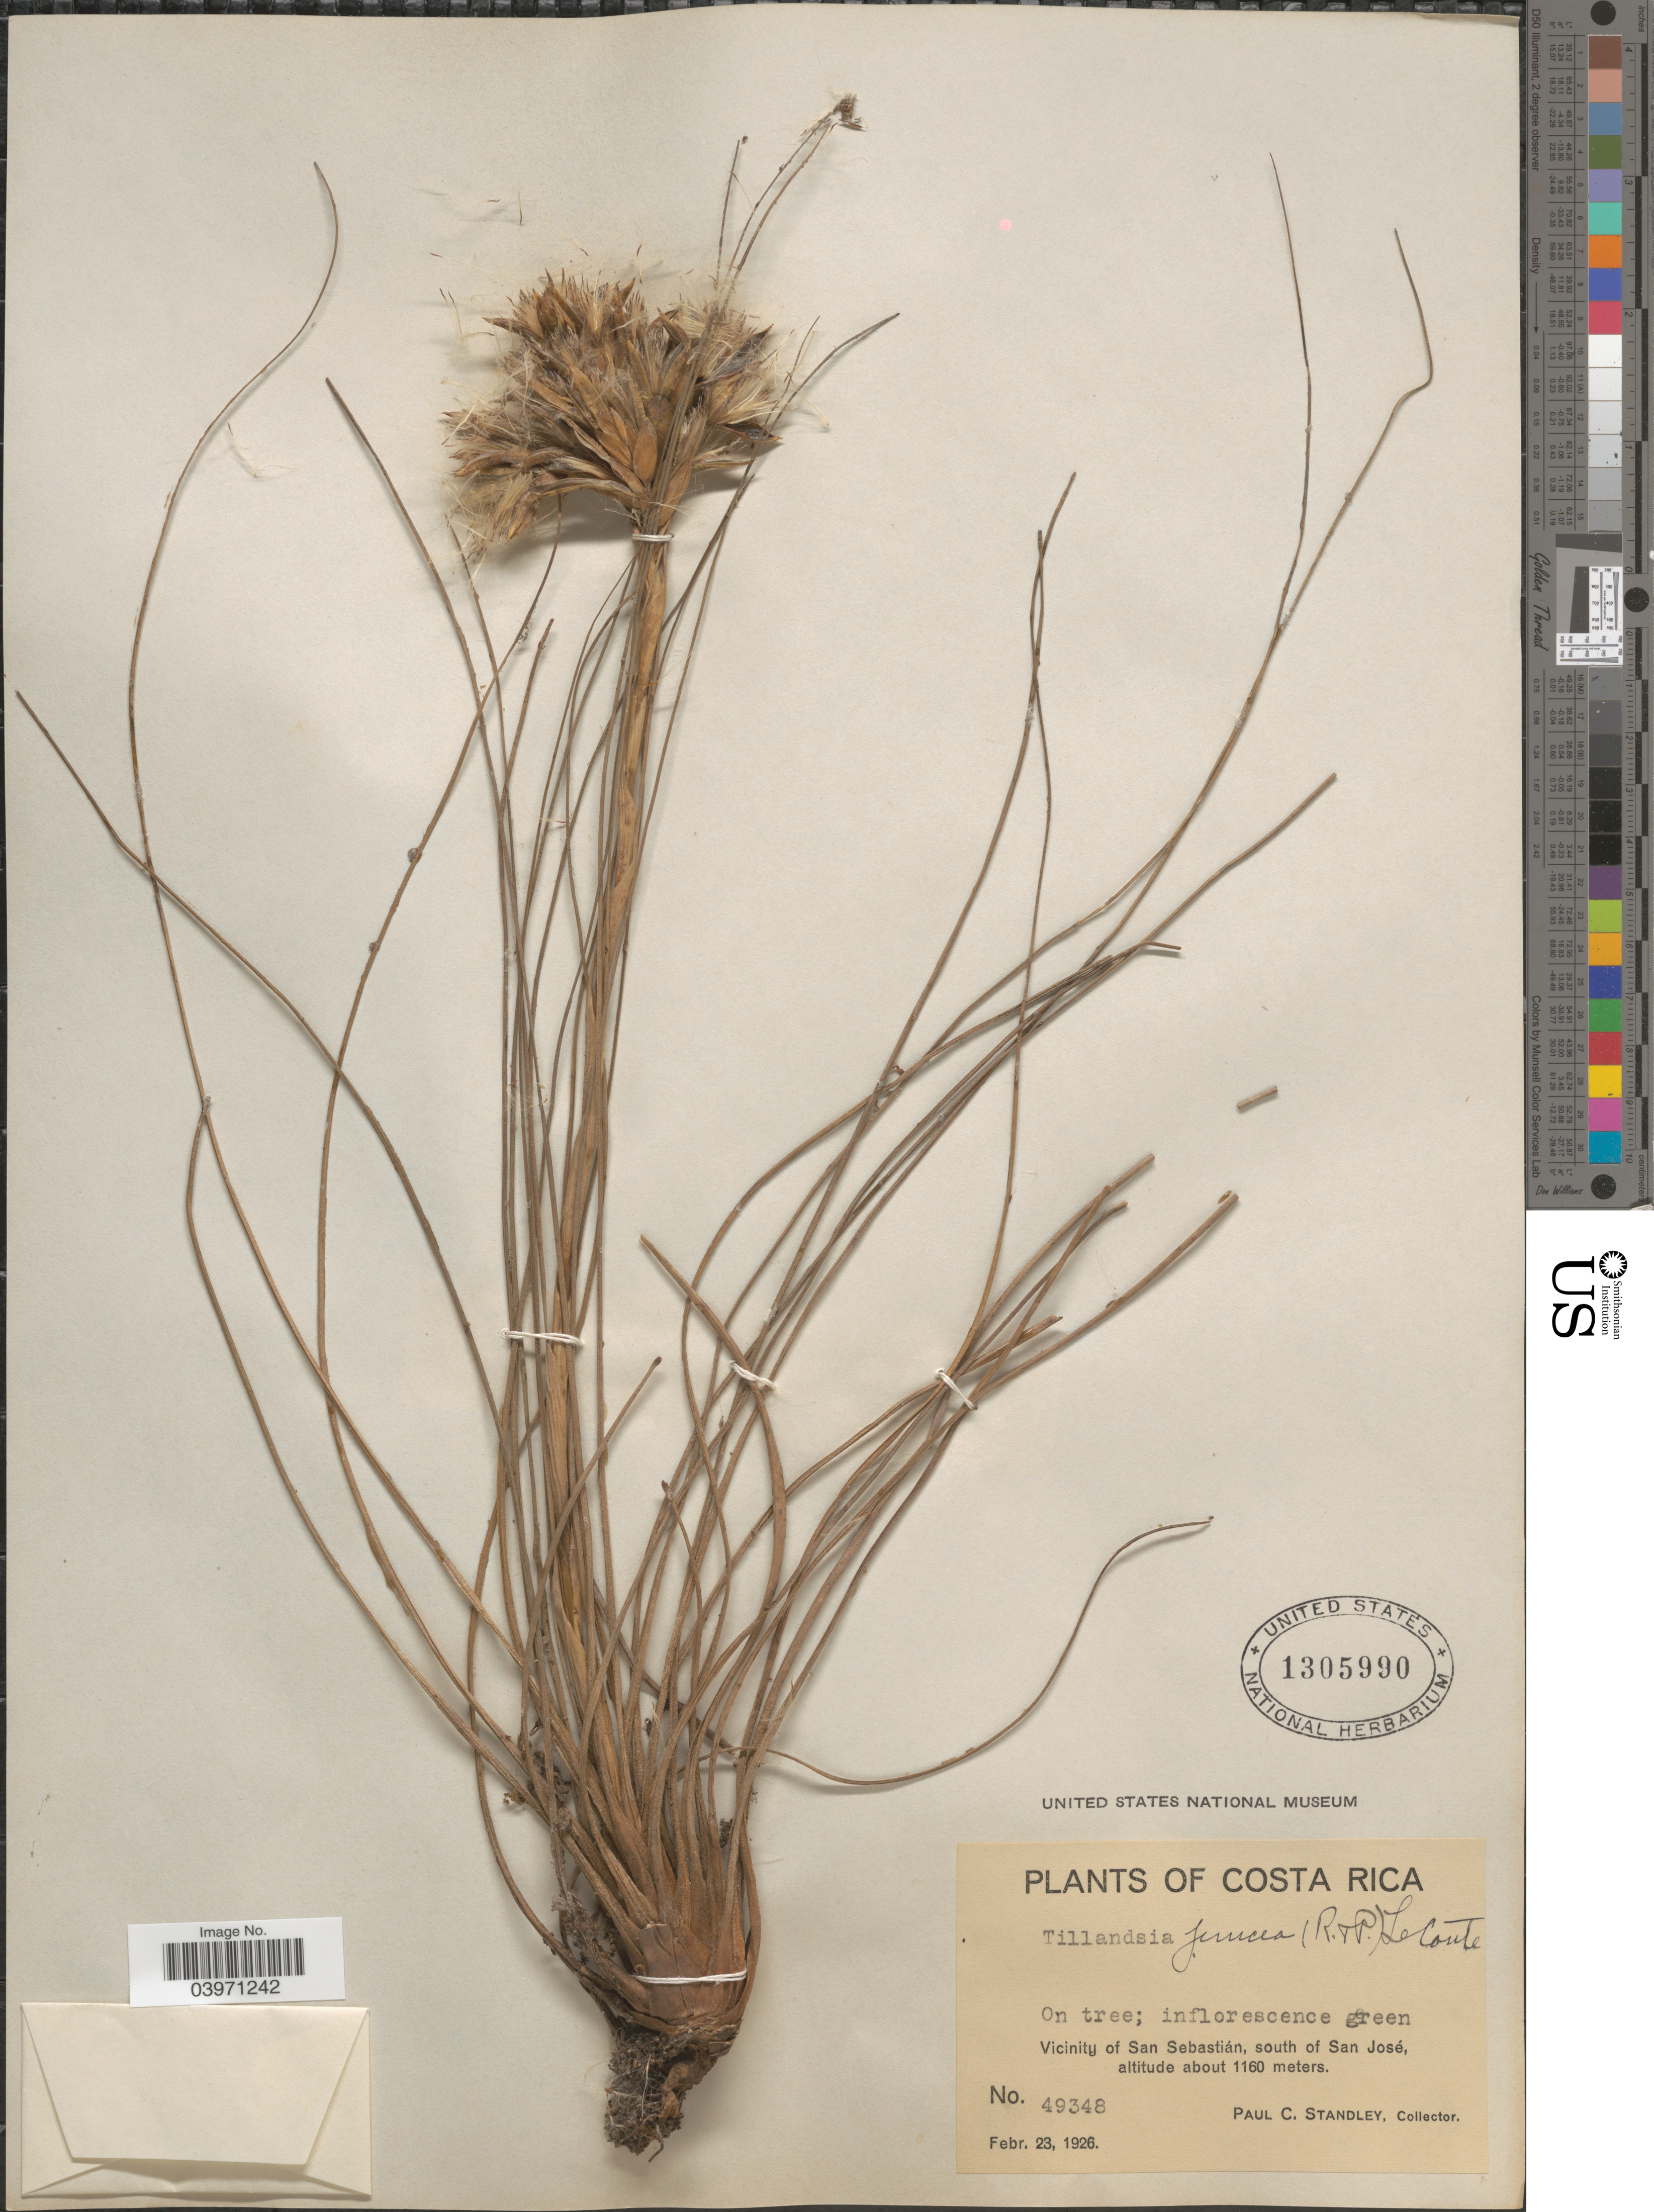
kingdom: Plantae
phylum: Tracheophyta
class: Liliopsida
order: Poales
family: Bromeliaceae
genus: Tillandsia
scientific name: Tillandsia juncea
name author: (Ruiz & Pav.) Poir.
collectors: P. C. Standley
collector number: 49348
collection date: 1926-02-23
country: Costa Rica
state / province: San José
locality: Vicinity of San Sebastián, south of San José.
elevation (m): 1160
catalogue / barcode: US 1305990